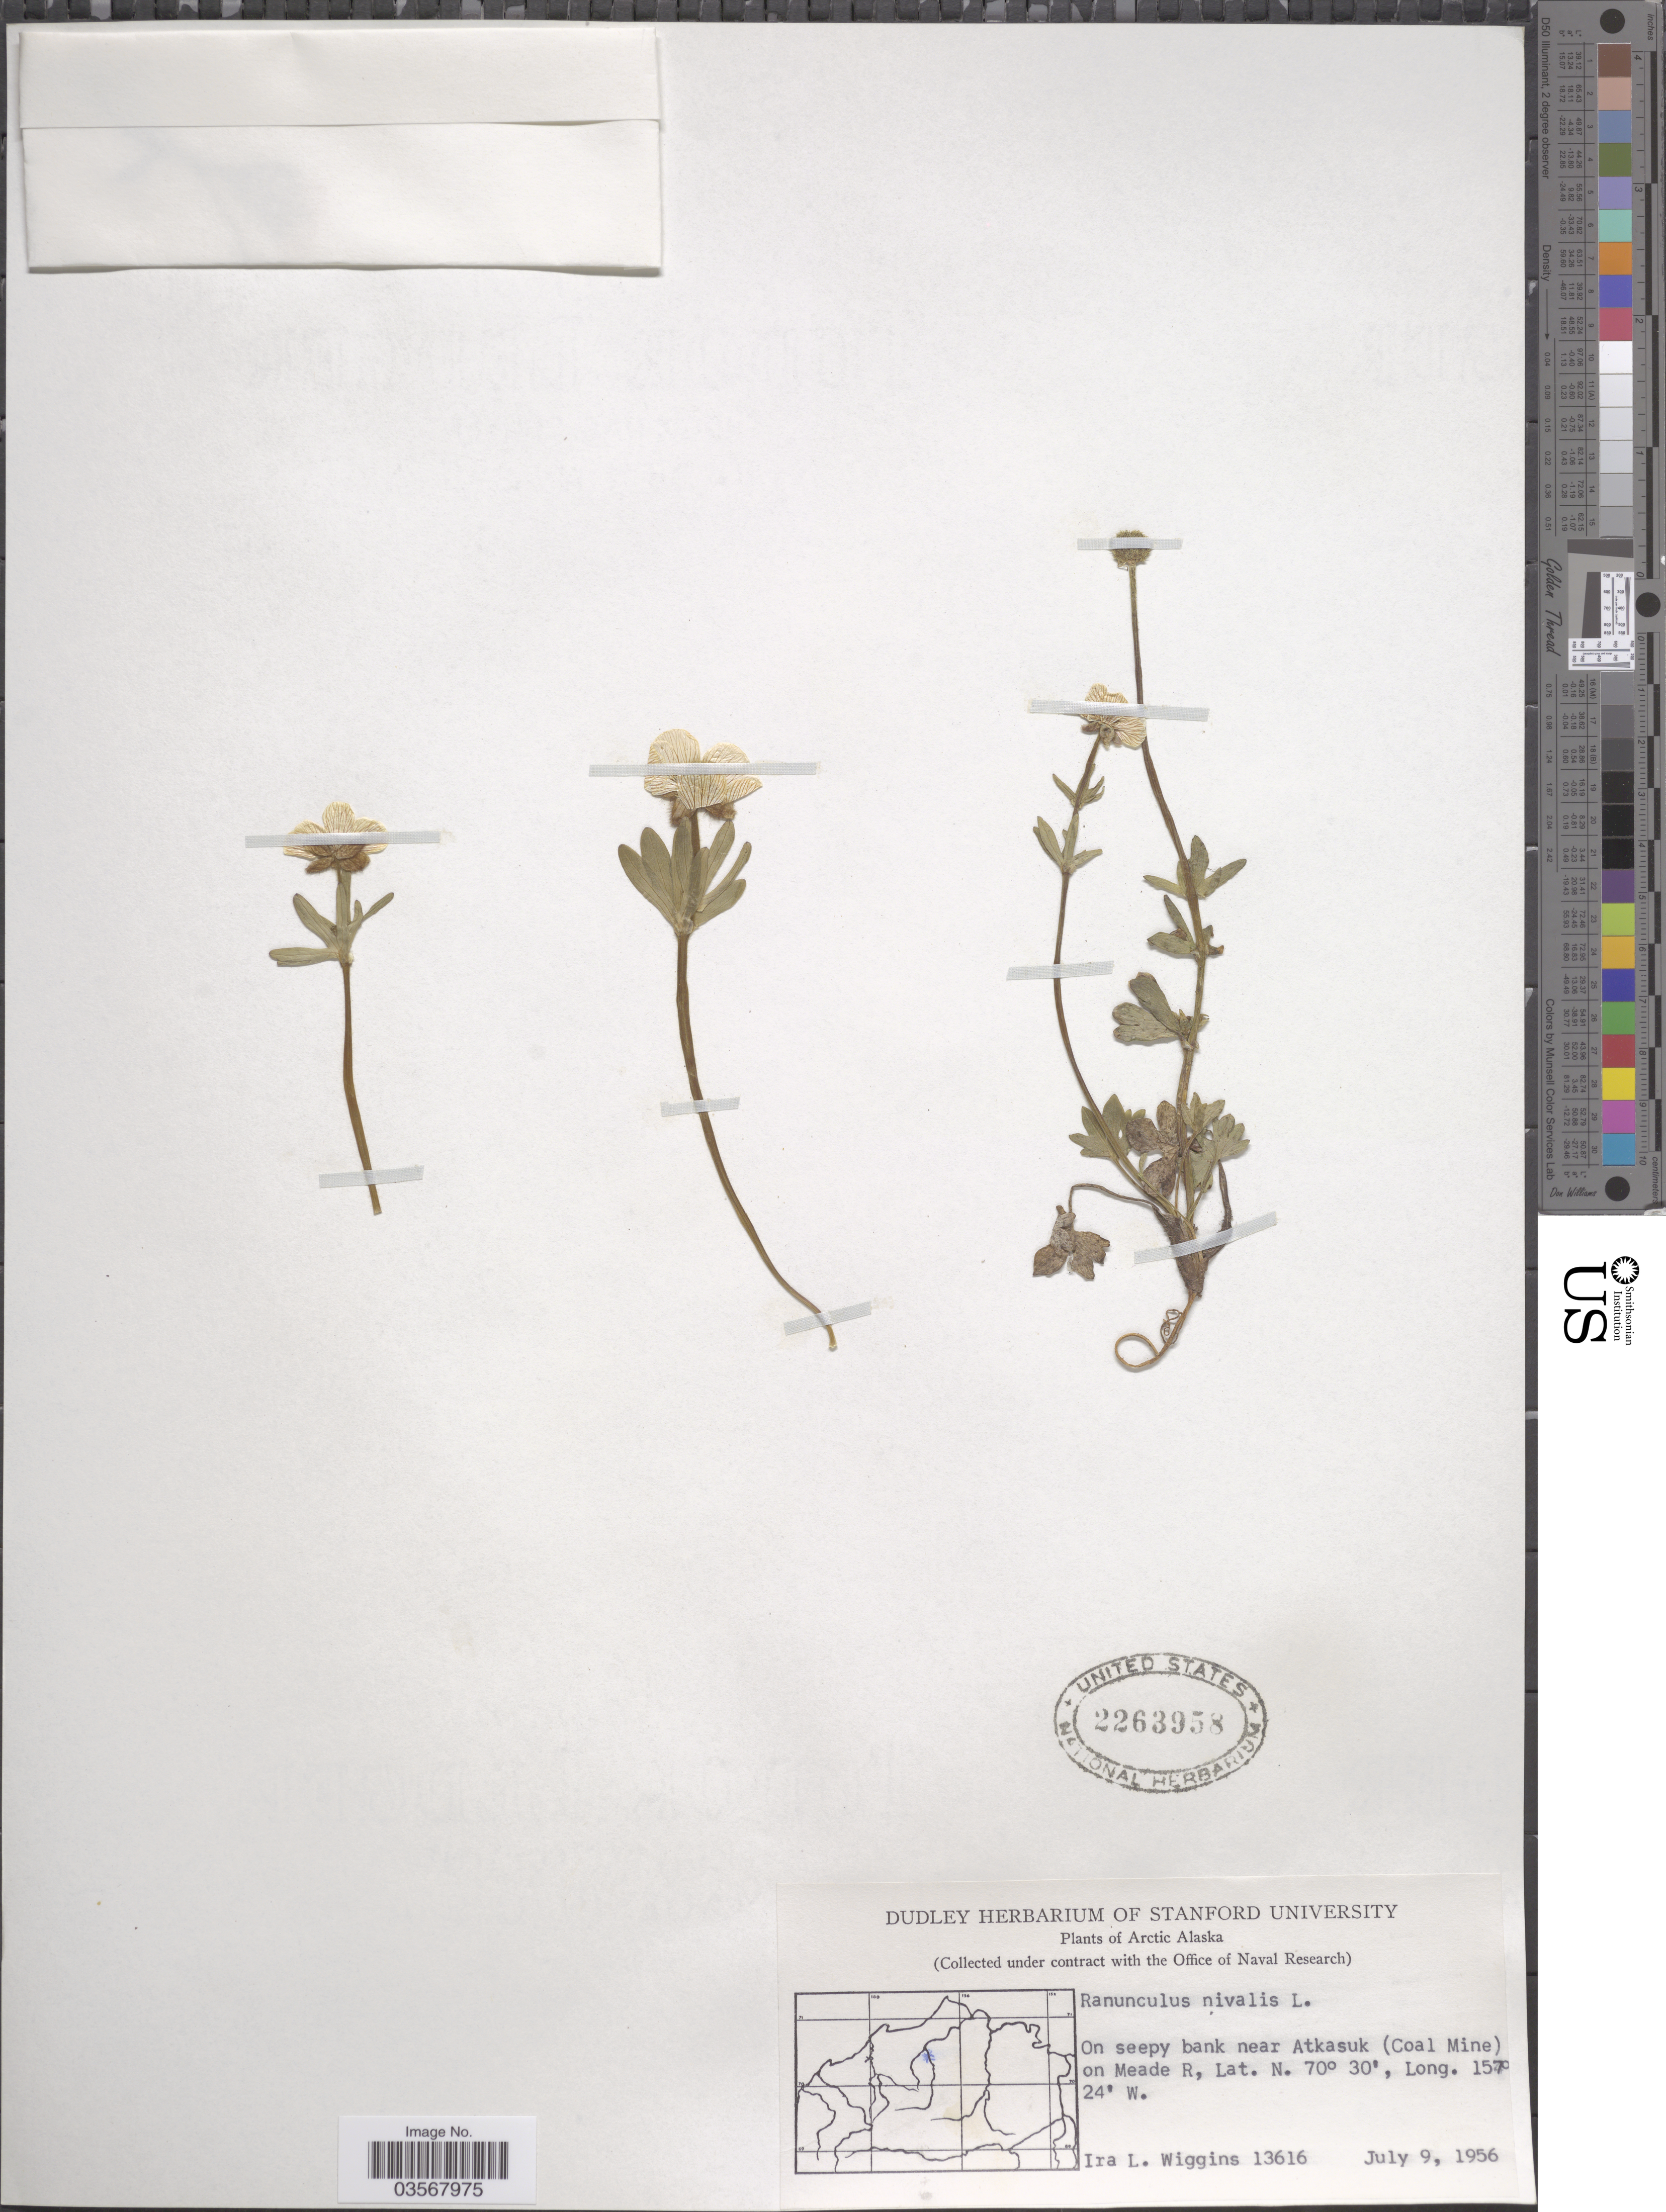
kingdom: Plantae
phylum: Tracheophyta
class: Magnoliopsida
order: Ranunculales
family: Ranunculaceae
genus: Ranunculus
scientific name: Ranunculus nivalis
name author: L.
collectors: I. L. Wiggins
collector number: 13616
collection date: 1956-07-09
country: United States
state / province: Alaska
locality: Arctic Alaska. On seepy bank near Atkasuk (Coal mine) on Meade R.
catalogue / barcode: US 2263958